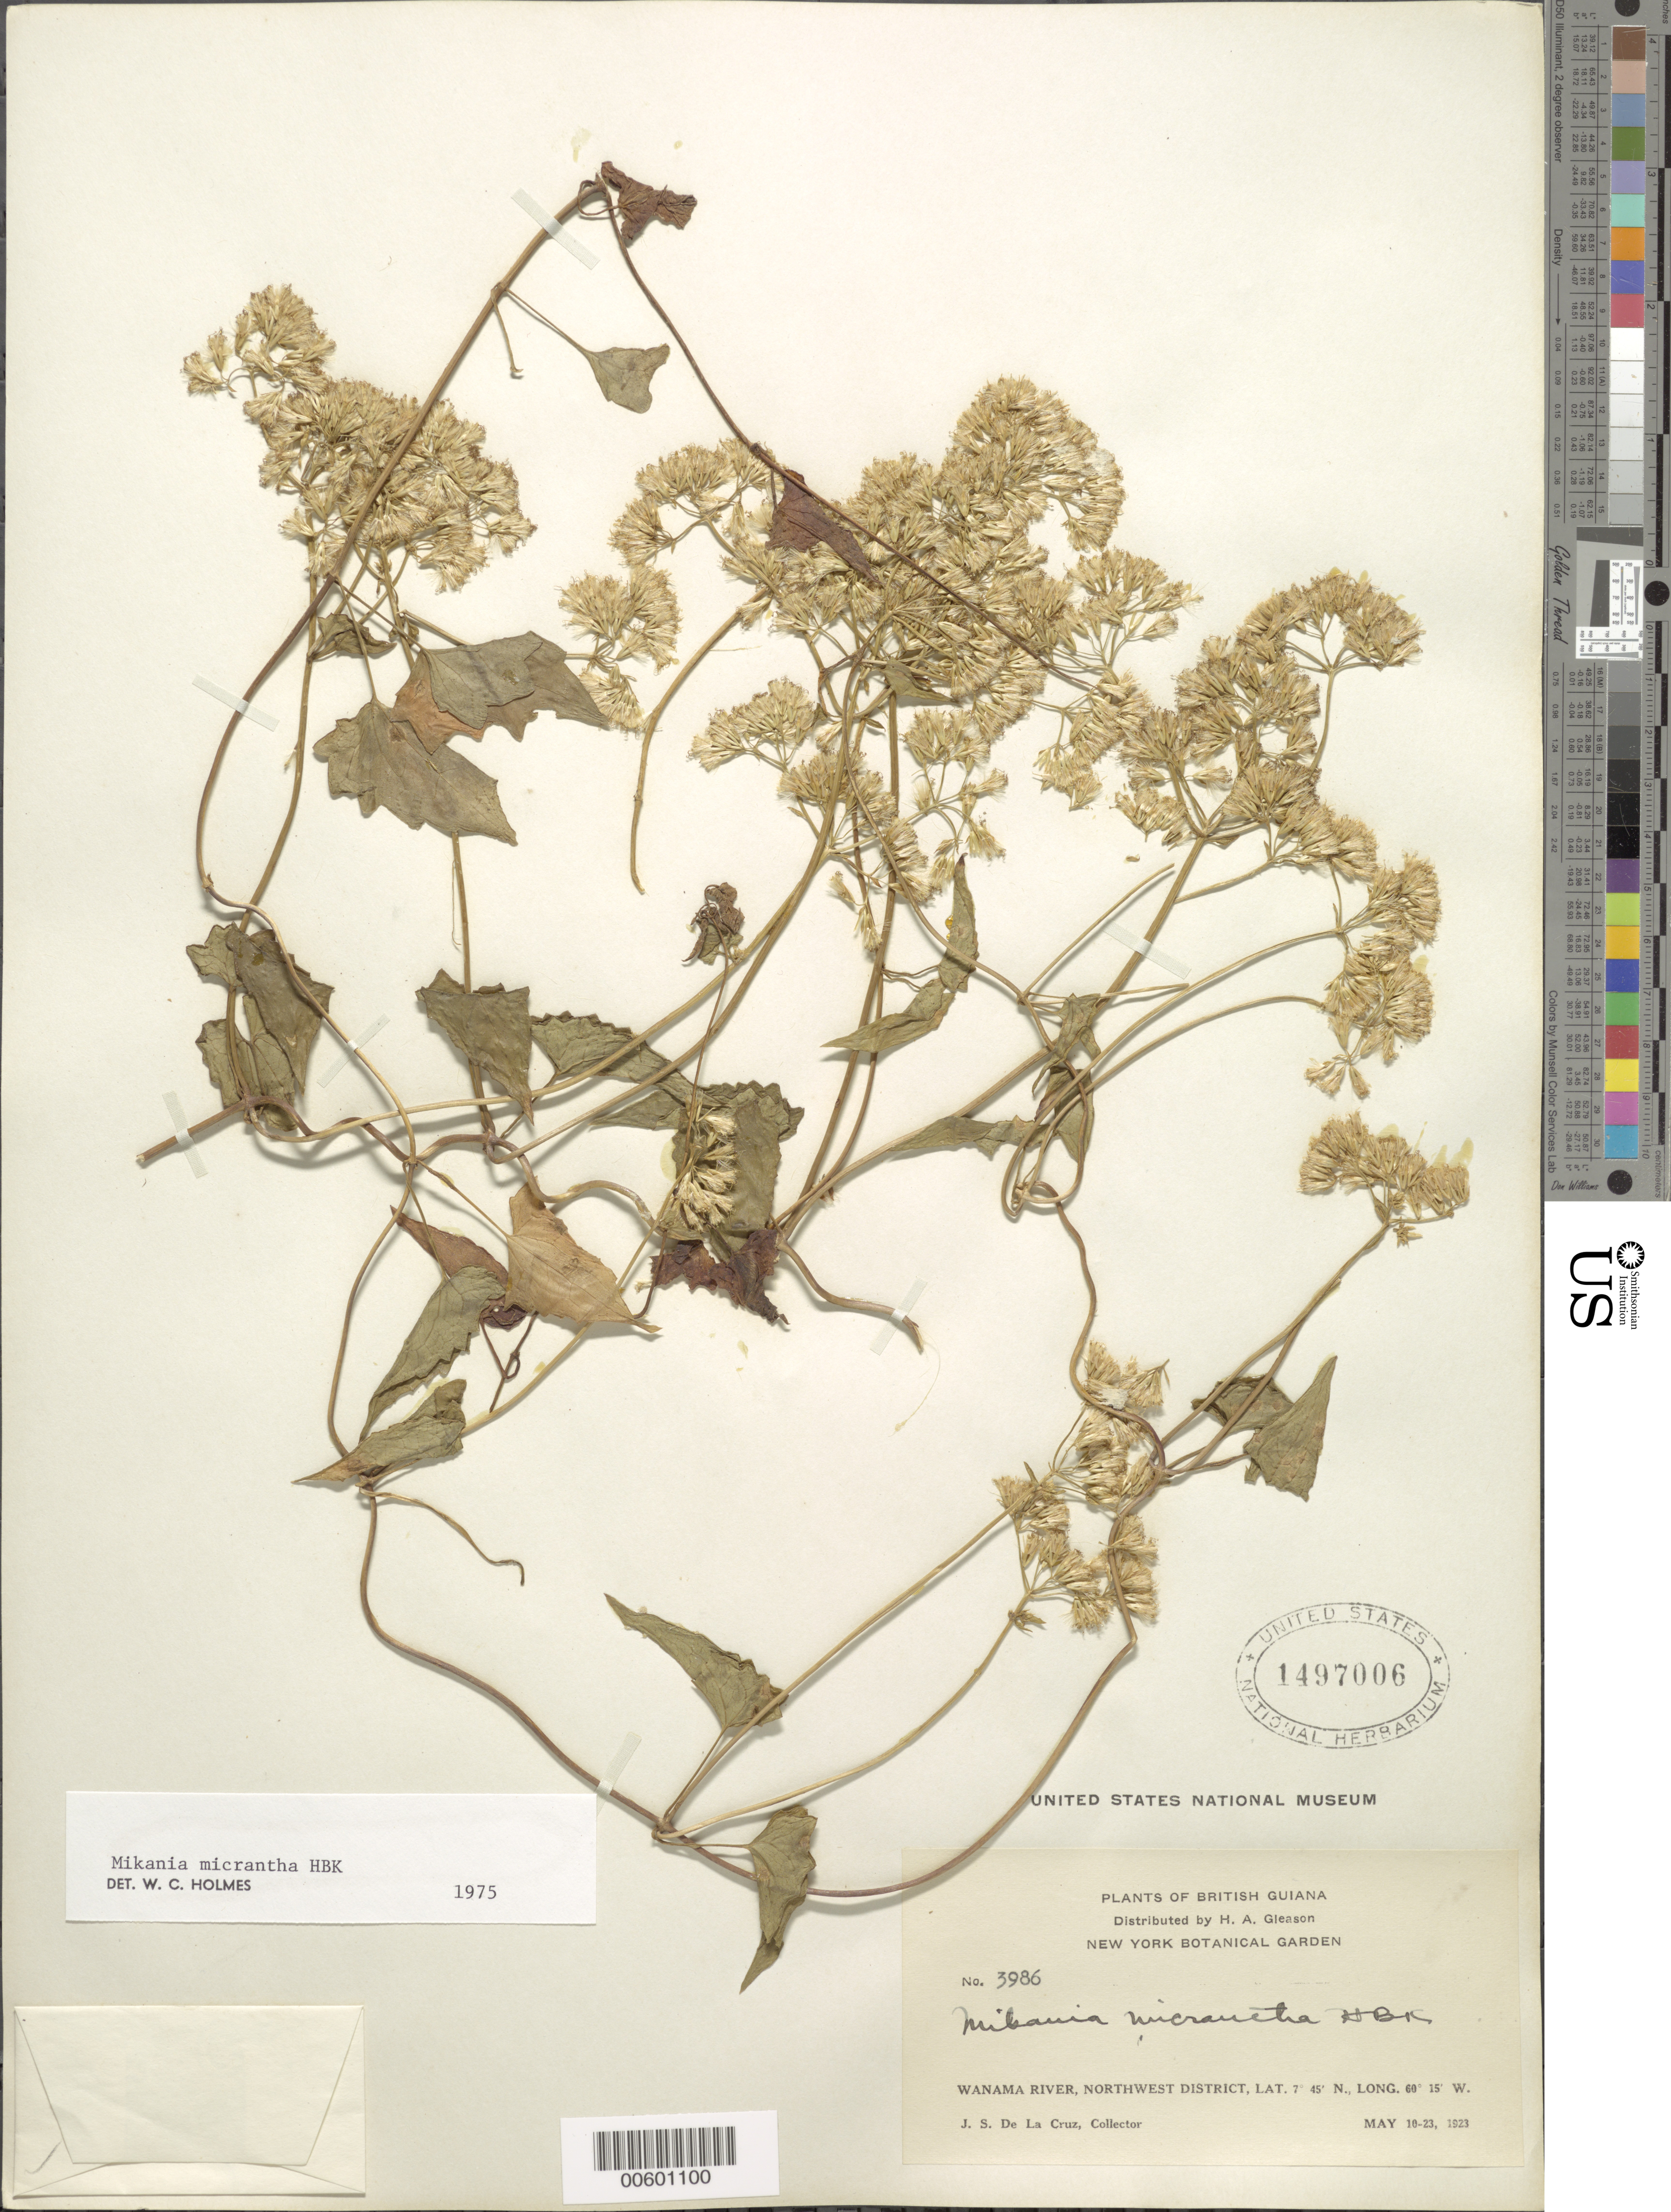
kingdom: Plantae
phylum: Tracheophyta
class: Magnoliopsida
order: Asterales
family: Asteraceae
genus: Mikania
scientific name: Mikania micrantha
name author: Kunth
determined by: Holmes, W. C.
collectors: J. S. de la Cruz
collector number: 3986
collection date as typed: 10-May-23 to 23-May-23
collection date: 1923-05-10/1923-05-23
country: Guyana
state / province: Barima-Waini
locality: Wanama R., NW District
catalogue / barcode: US 1497006